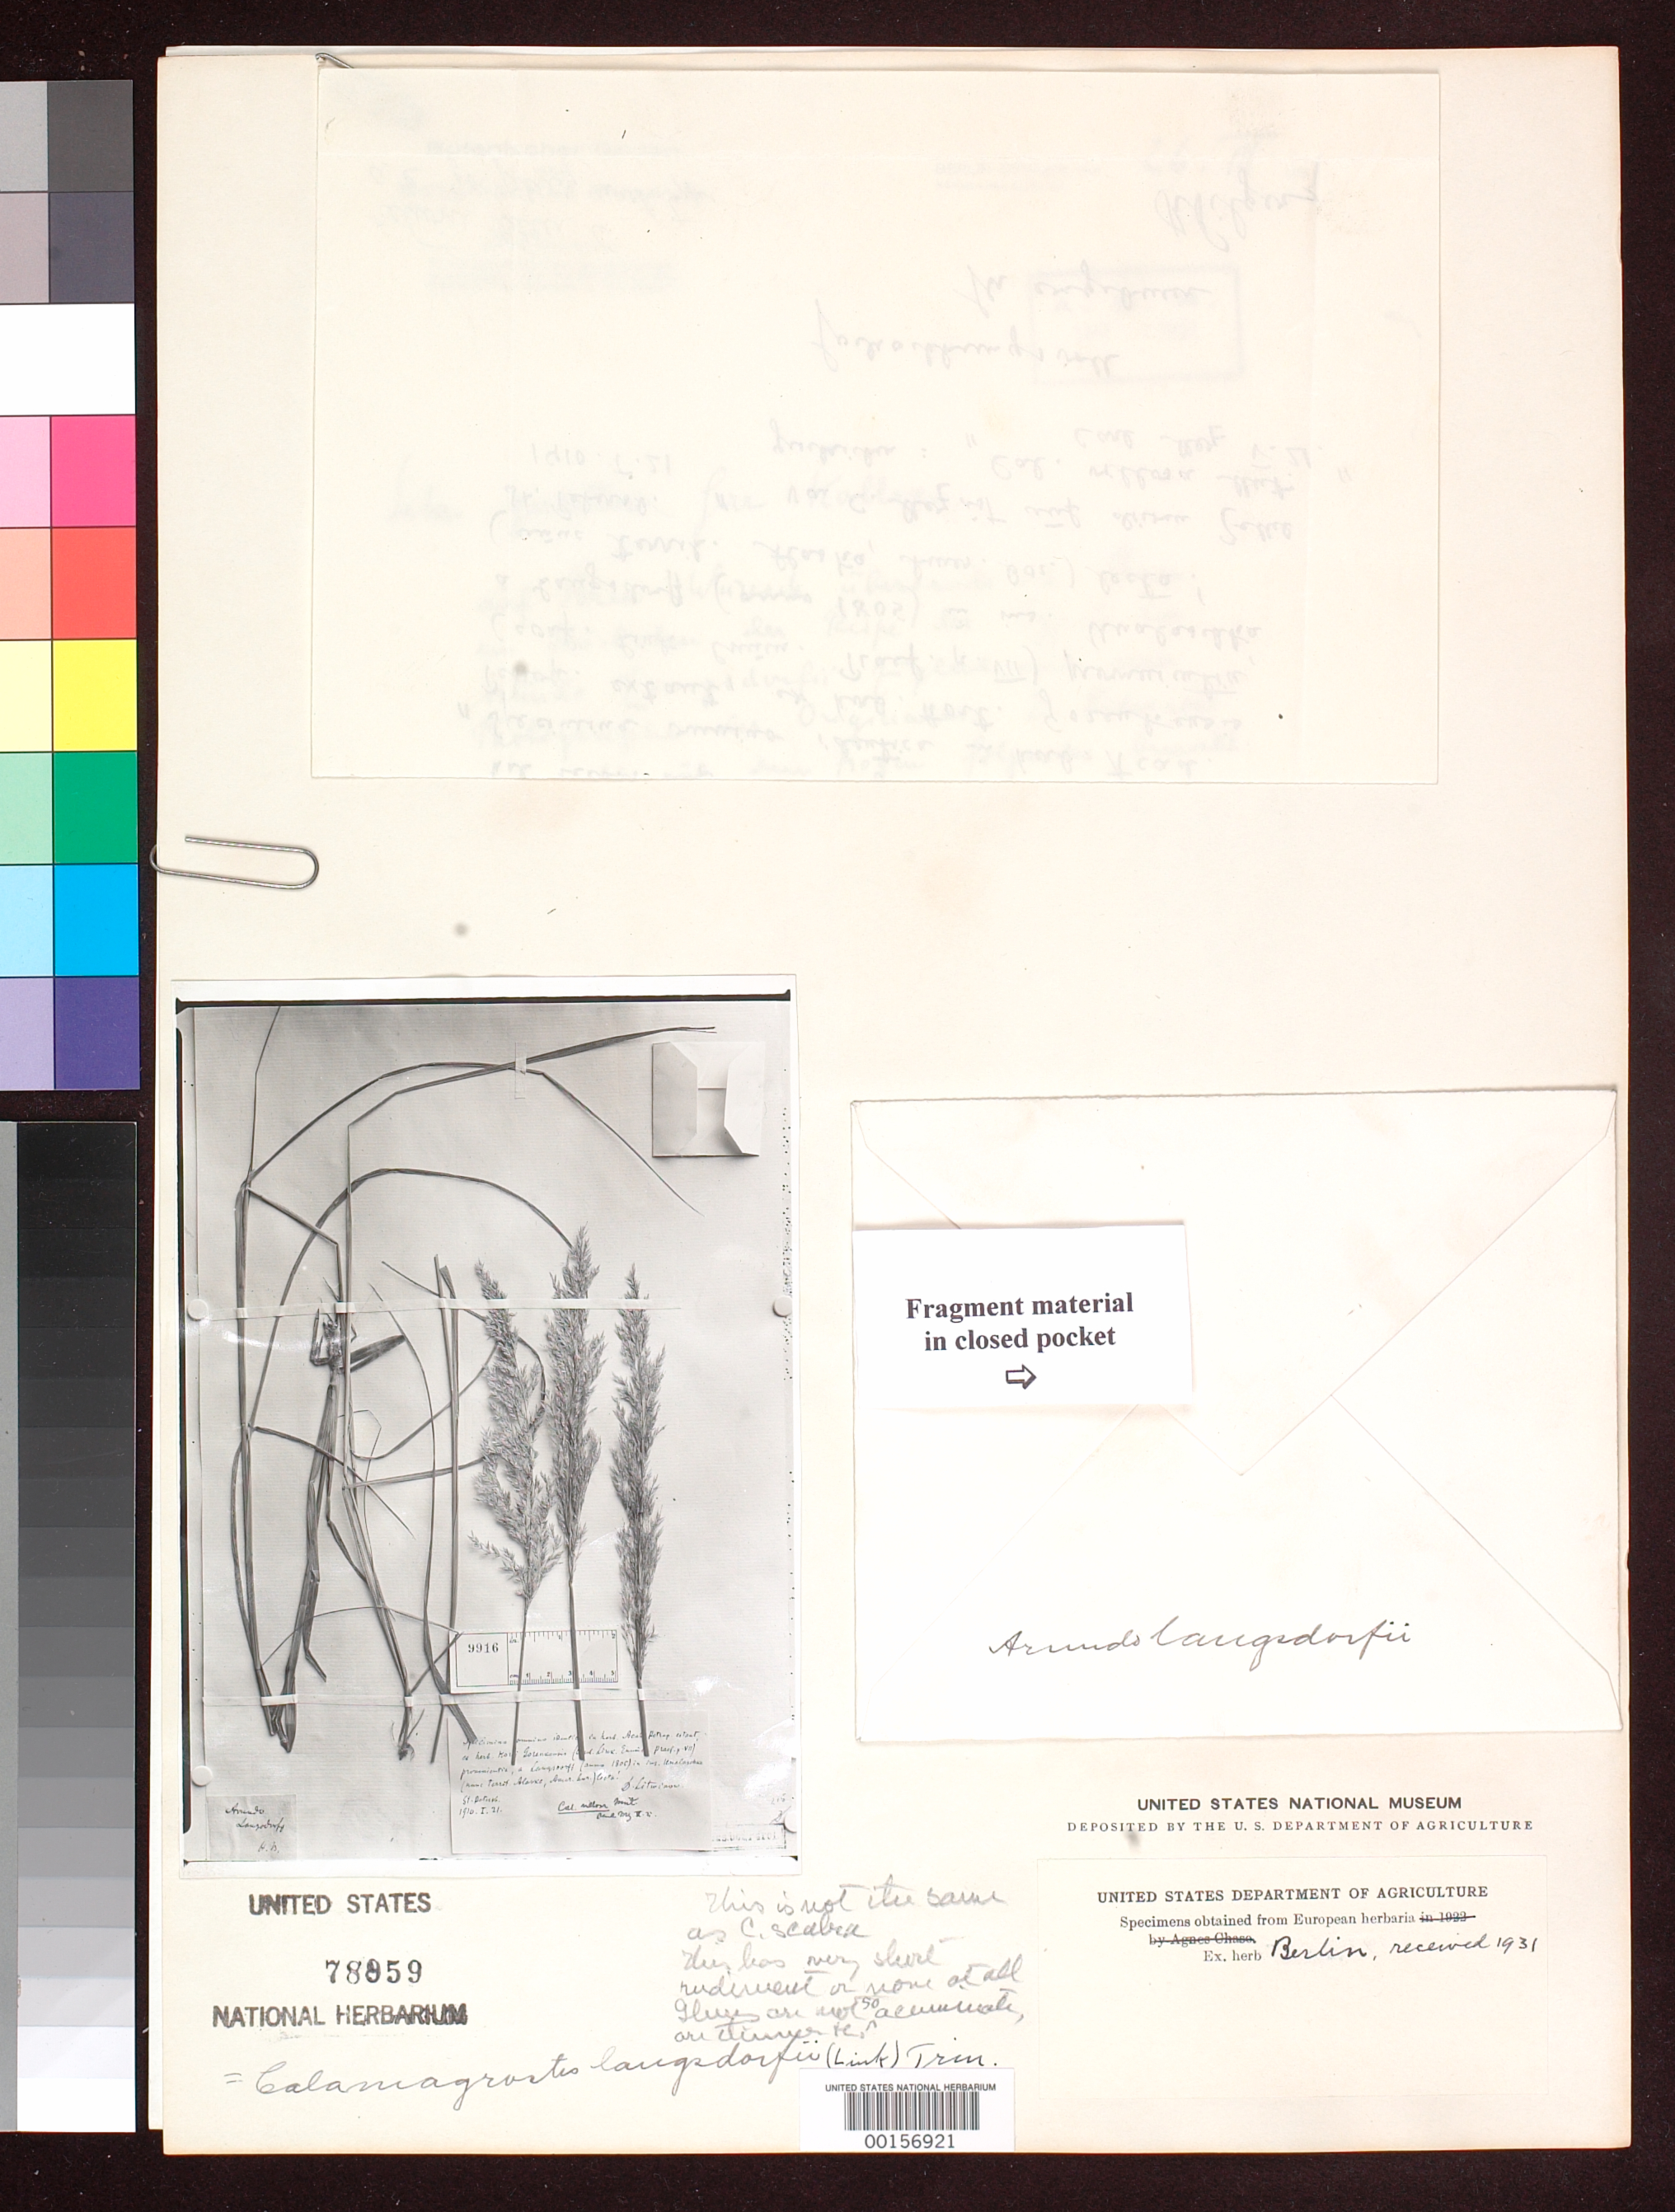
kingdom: Plantae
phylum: Tracheophyta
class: Liliopsida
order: Poales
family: Poaceae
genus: Arundo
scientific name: Arundo langsdorfii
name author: Linke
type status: Type Fragment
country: United States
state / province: Alaska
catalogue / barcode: US 78859